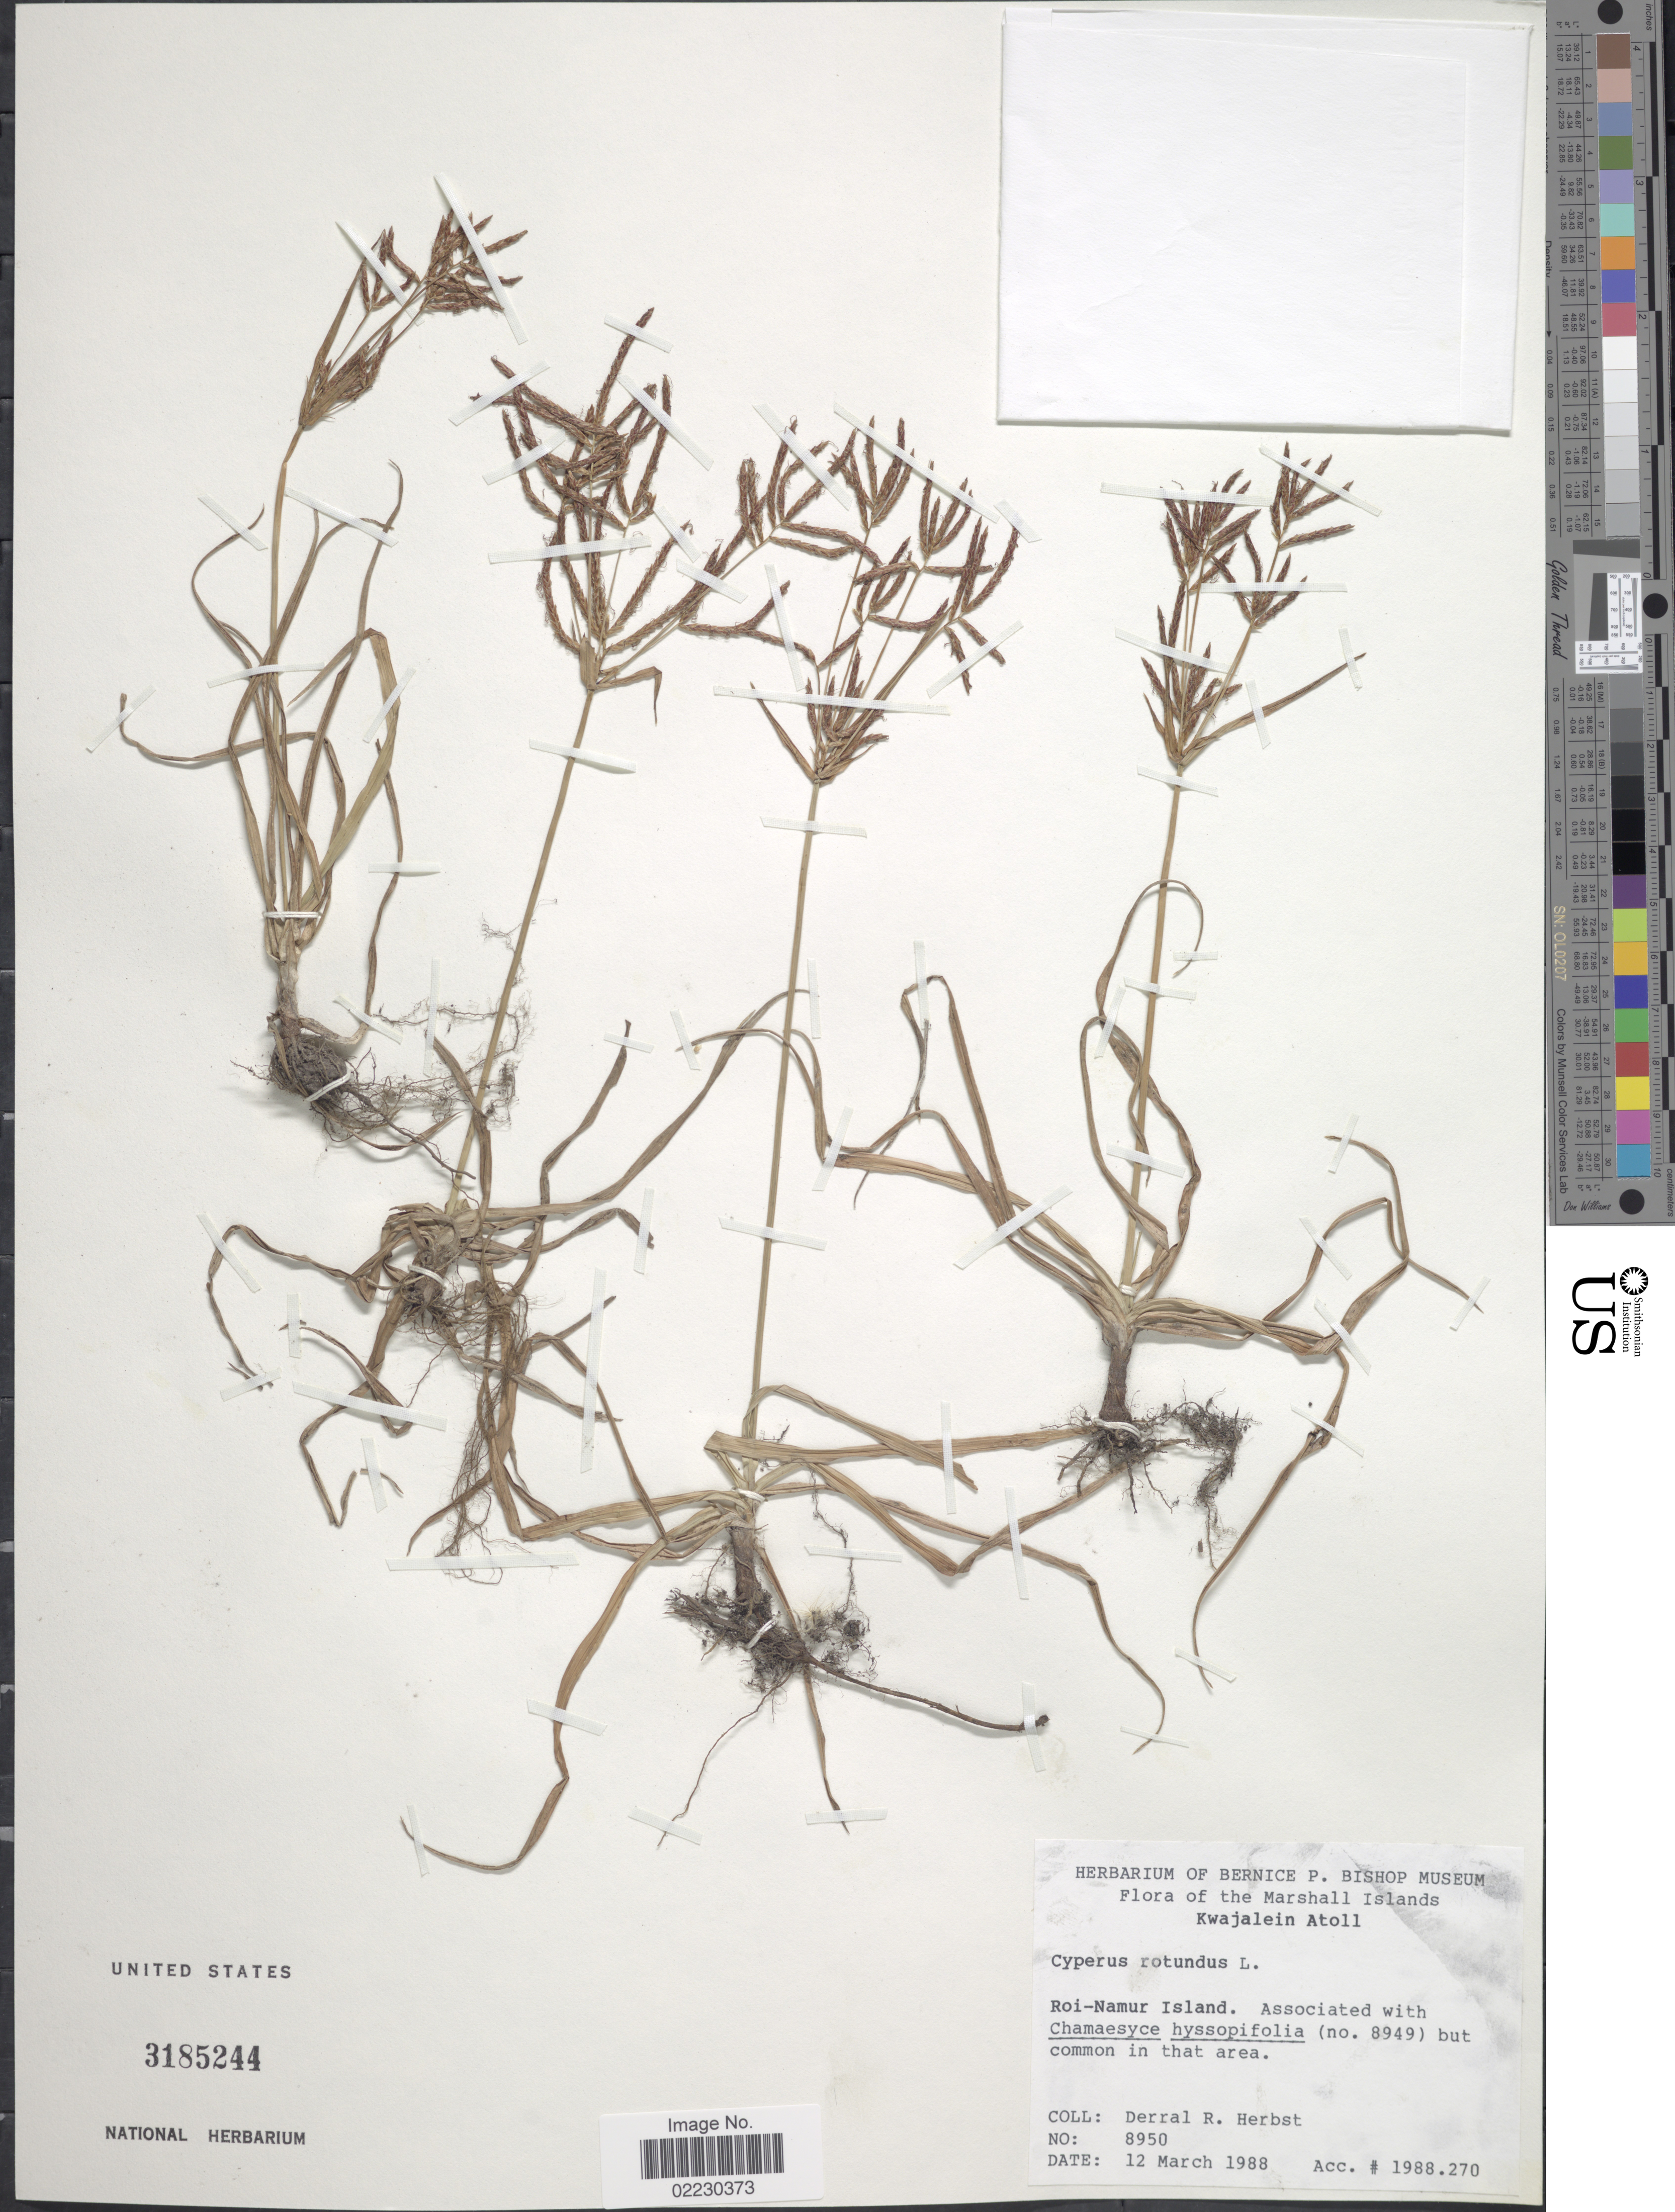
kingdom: Plantae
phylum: Tracheophyta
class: Liliopsida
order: Poales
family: Cyperaceae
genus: Cyperus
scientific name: Cyperus rotundus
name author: L.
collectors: D. R. Herbst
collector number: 8950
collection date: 1988-03-12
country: Marshall Islands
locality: Kwajalein Atoll, Roi-Namur Island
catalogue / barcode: US 3185244